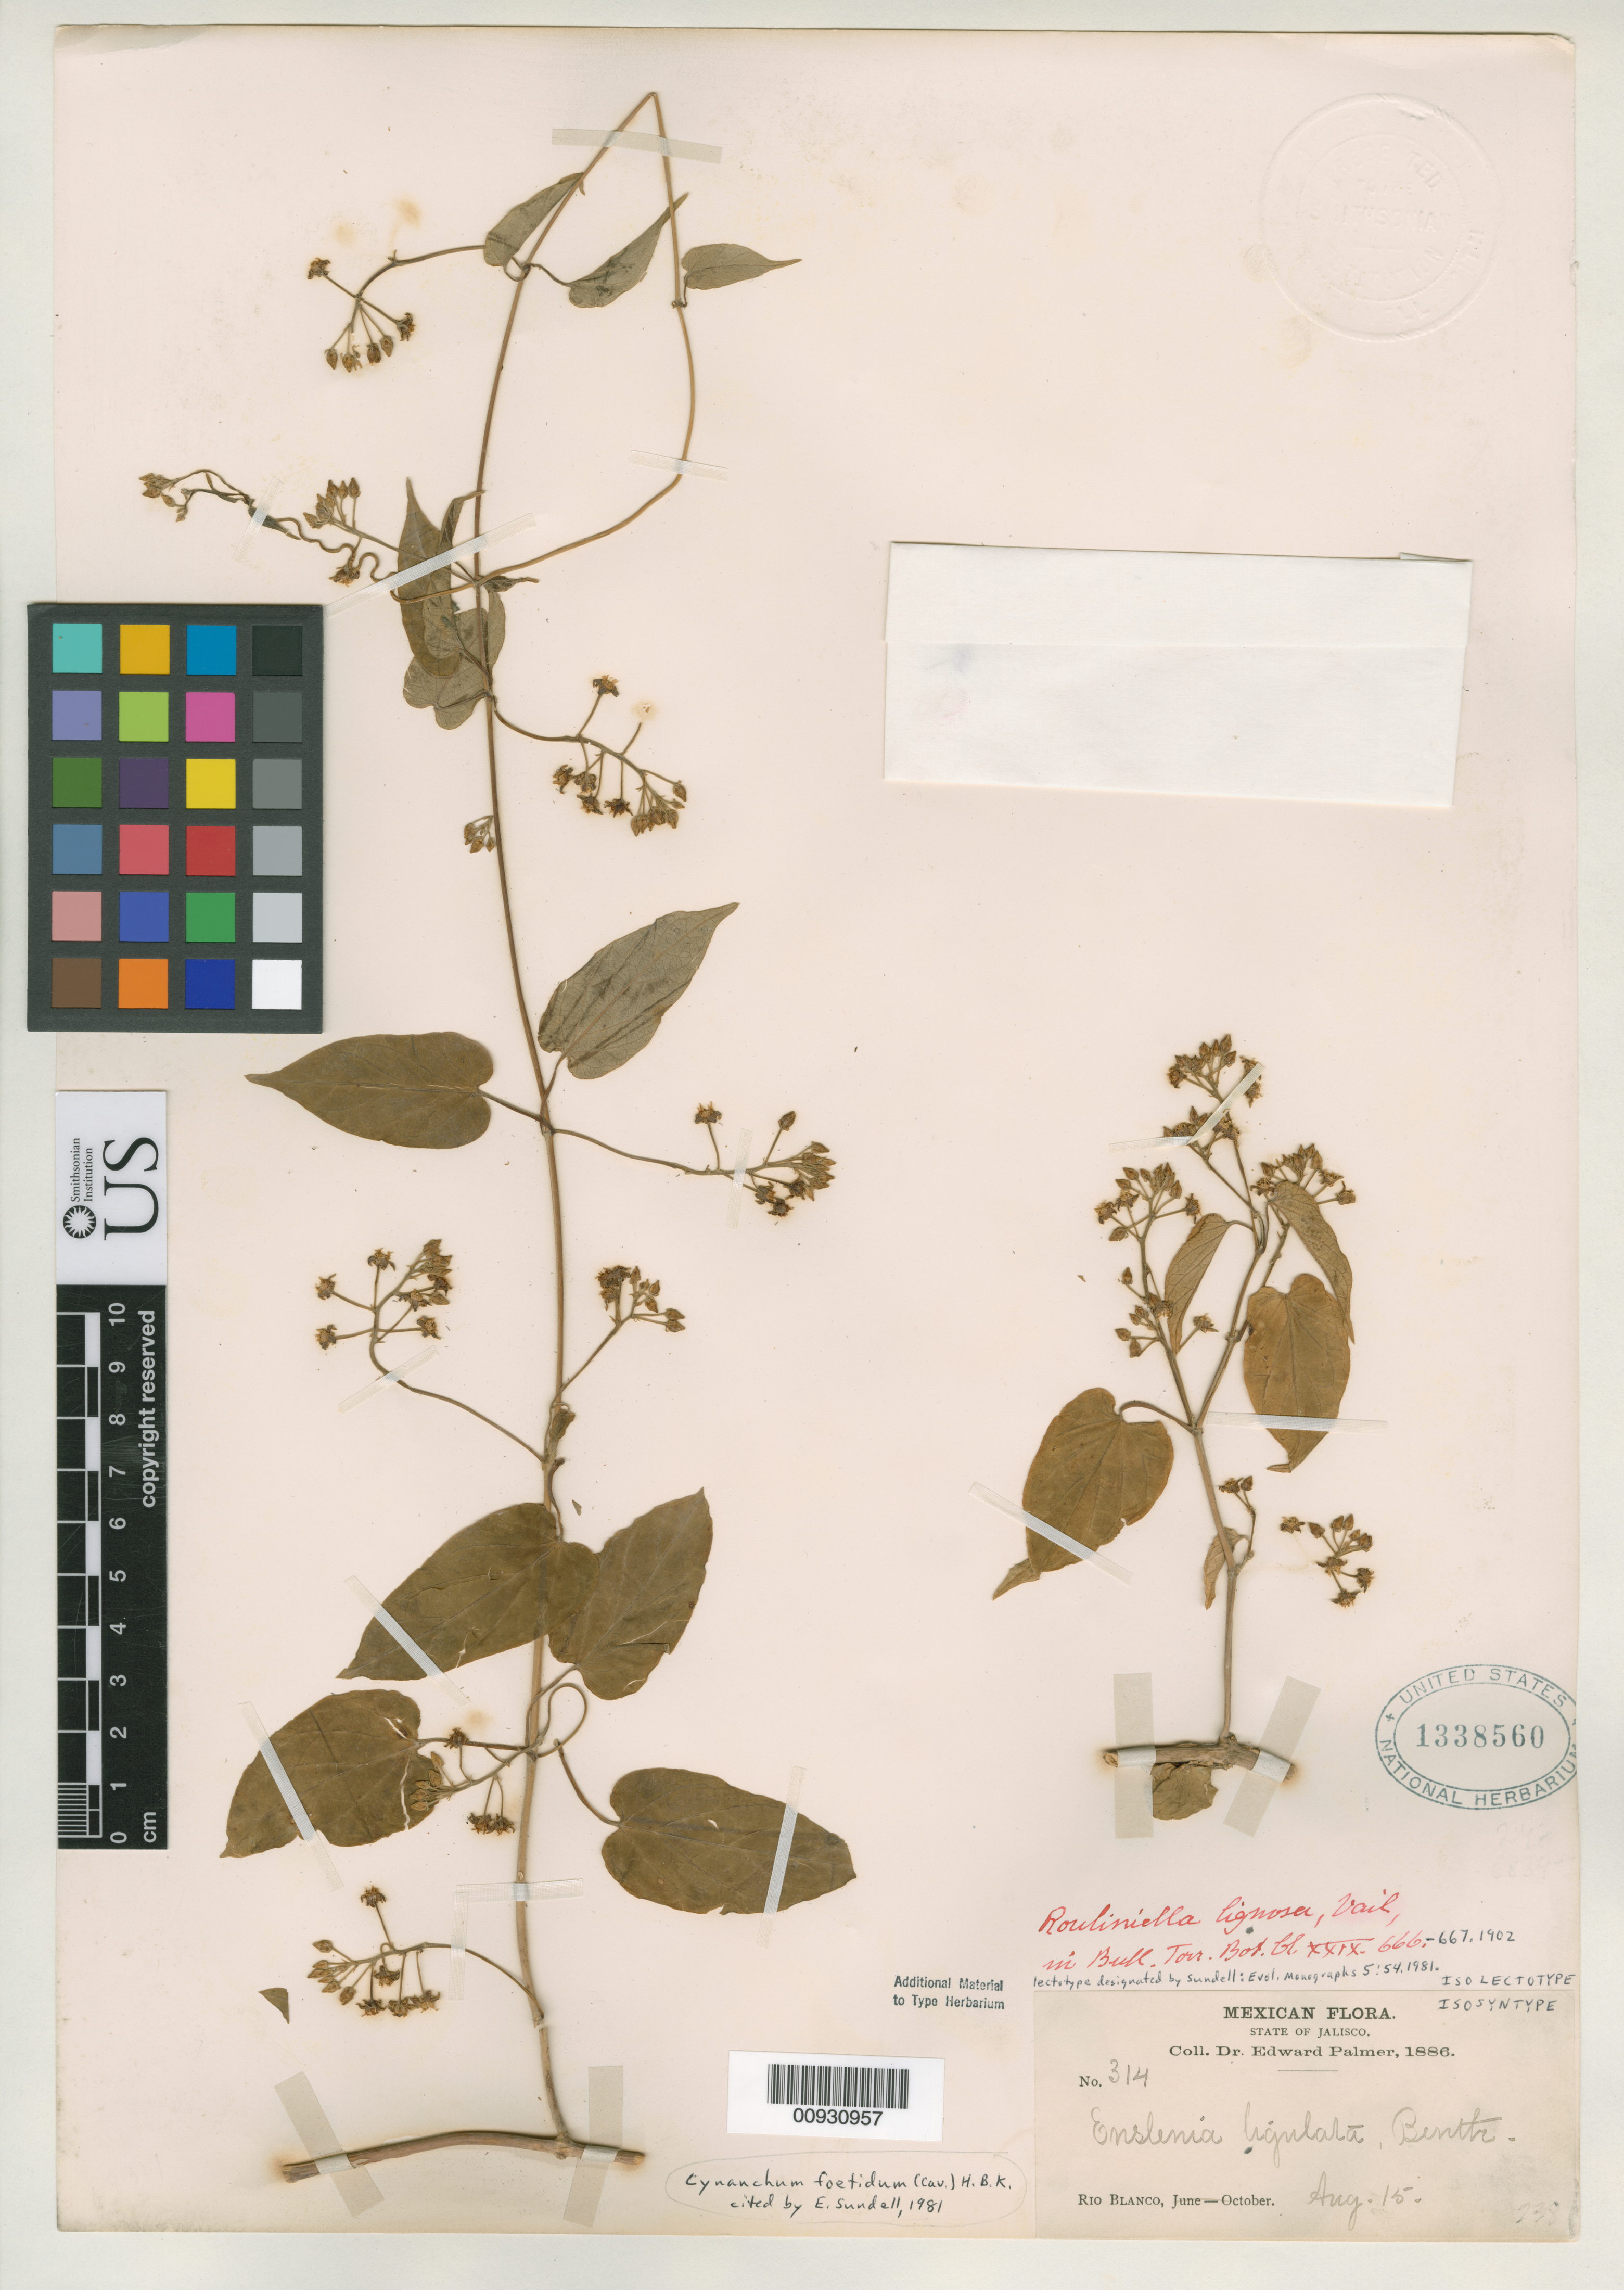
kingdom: Plantae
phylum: Tracheophyta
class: Magnoliopsida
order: Gentianales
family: Apocynaceae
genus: Rouliniella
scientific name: Rouliniella lignosa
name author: Vail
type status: Isolectotype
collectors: E. Palmer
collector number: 314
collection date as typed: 15 Aug 1886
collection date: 1886-08-15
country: Mexico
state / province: Jalisco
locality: Río Blanco.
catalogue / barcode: US 1338560